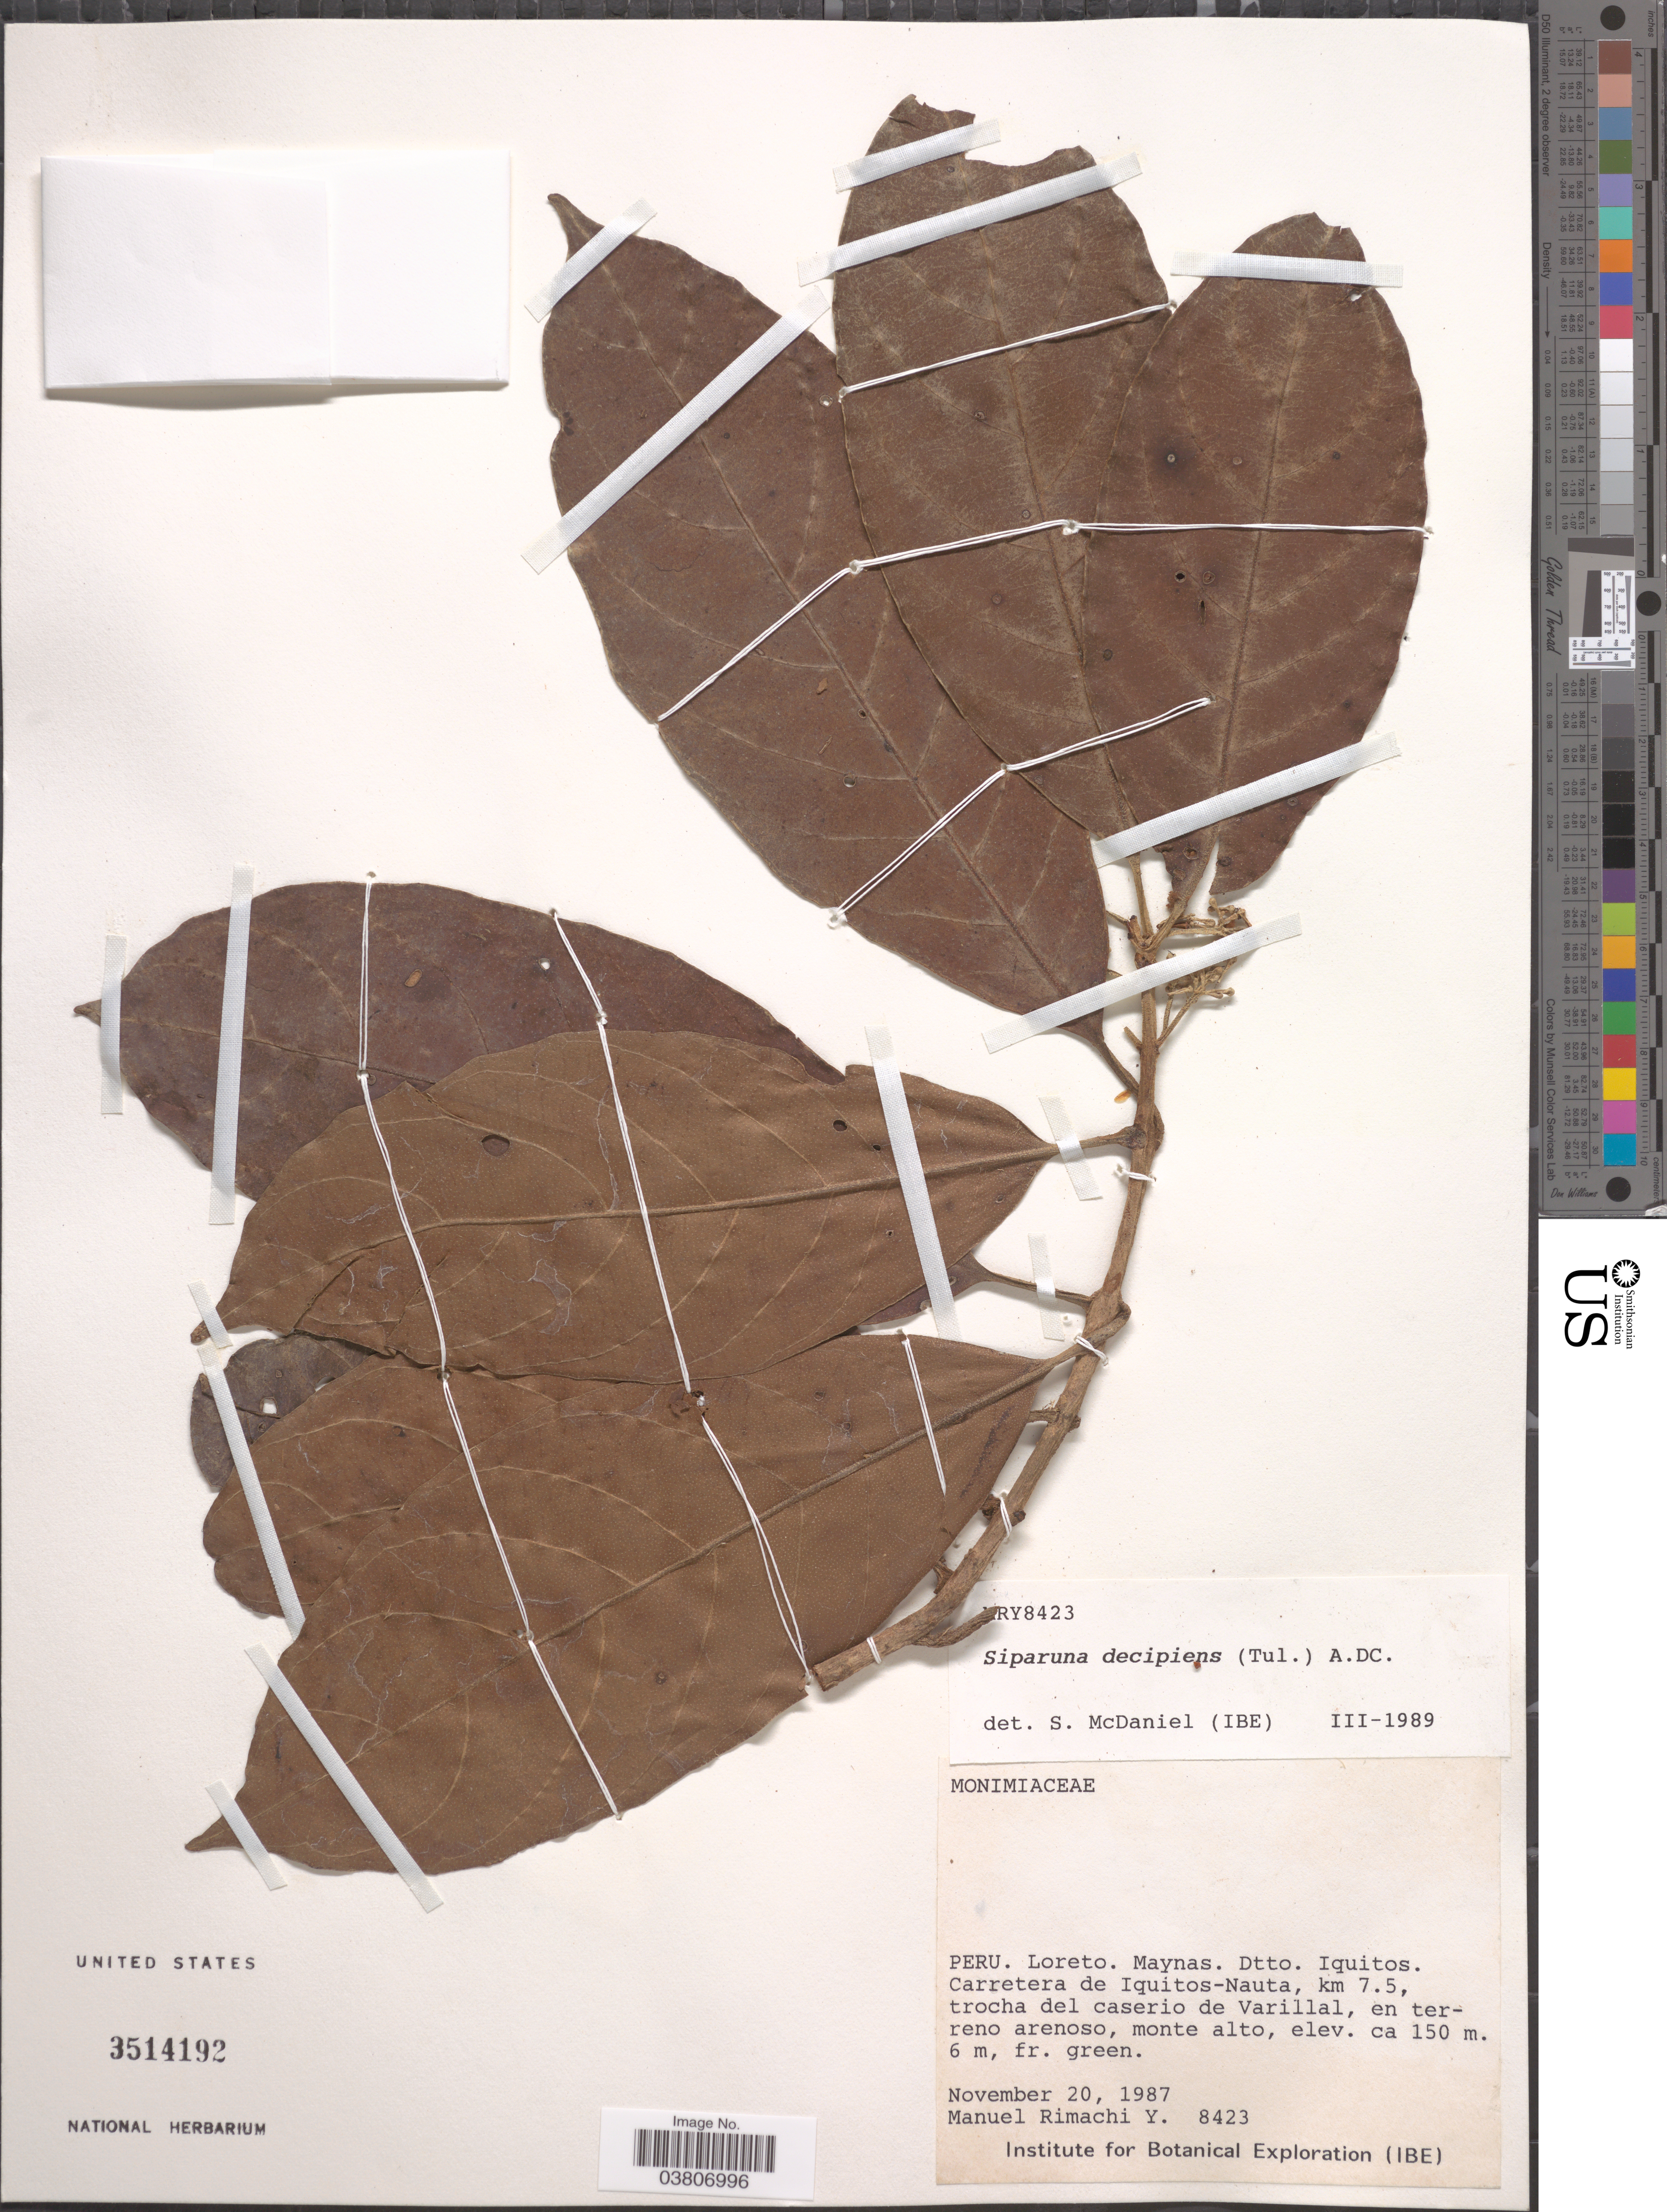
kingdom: Plantae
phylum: Tracheophyta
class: Magnoliopsida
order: Laurales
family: Siparunaceae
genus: Siparuna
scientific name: Siparuna decipiens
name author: (Tul.) A. DC.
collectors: M. Rimachi Y.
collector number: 8423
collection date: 1987-11-20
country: Peru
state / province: Loreto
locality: Maynas. Dtto. Iquitos. Carretera de Iquitos-Nauta, km 7.5, trocha del caserio de Varillal, en terreno arenoso, monte alto.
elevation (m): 150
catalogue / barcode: US 3514192